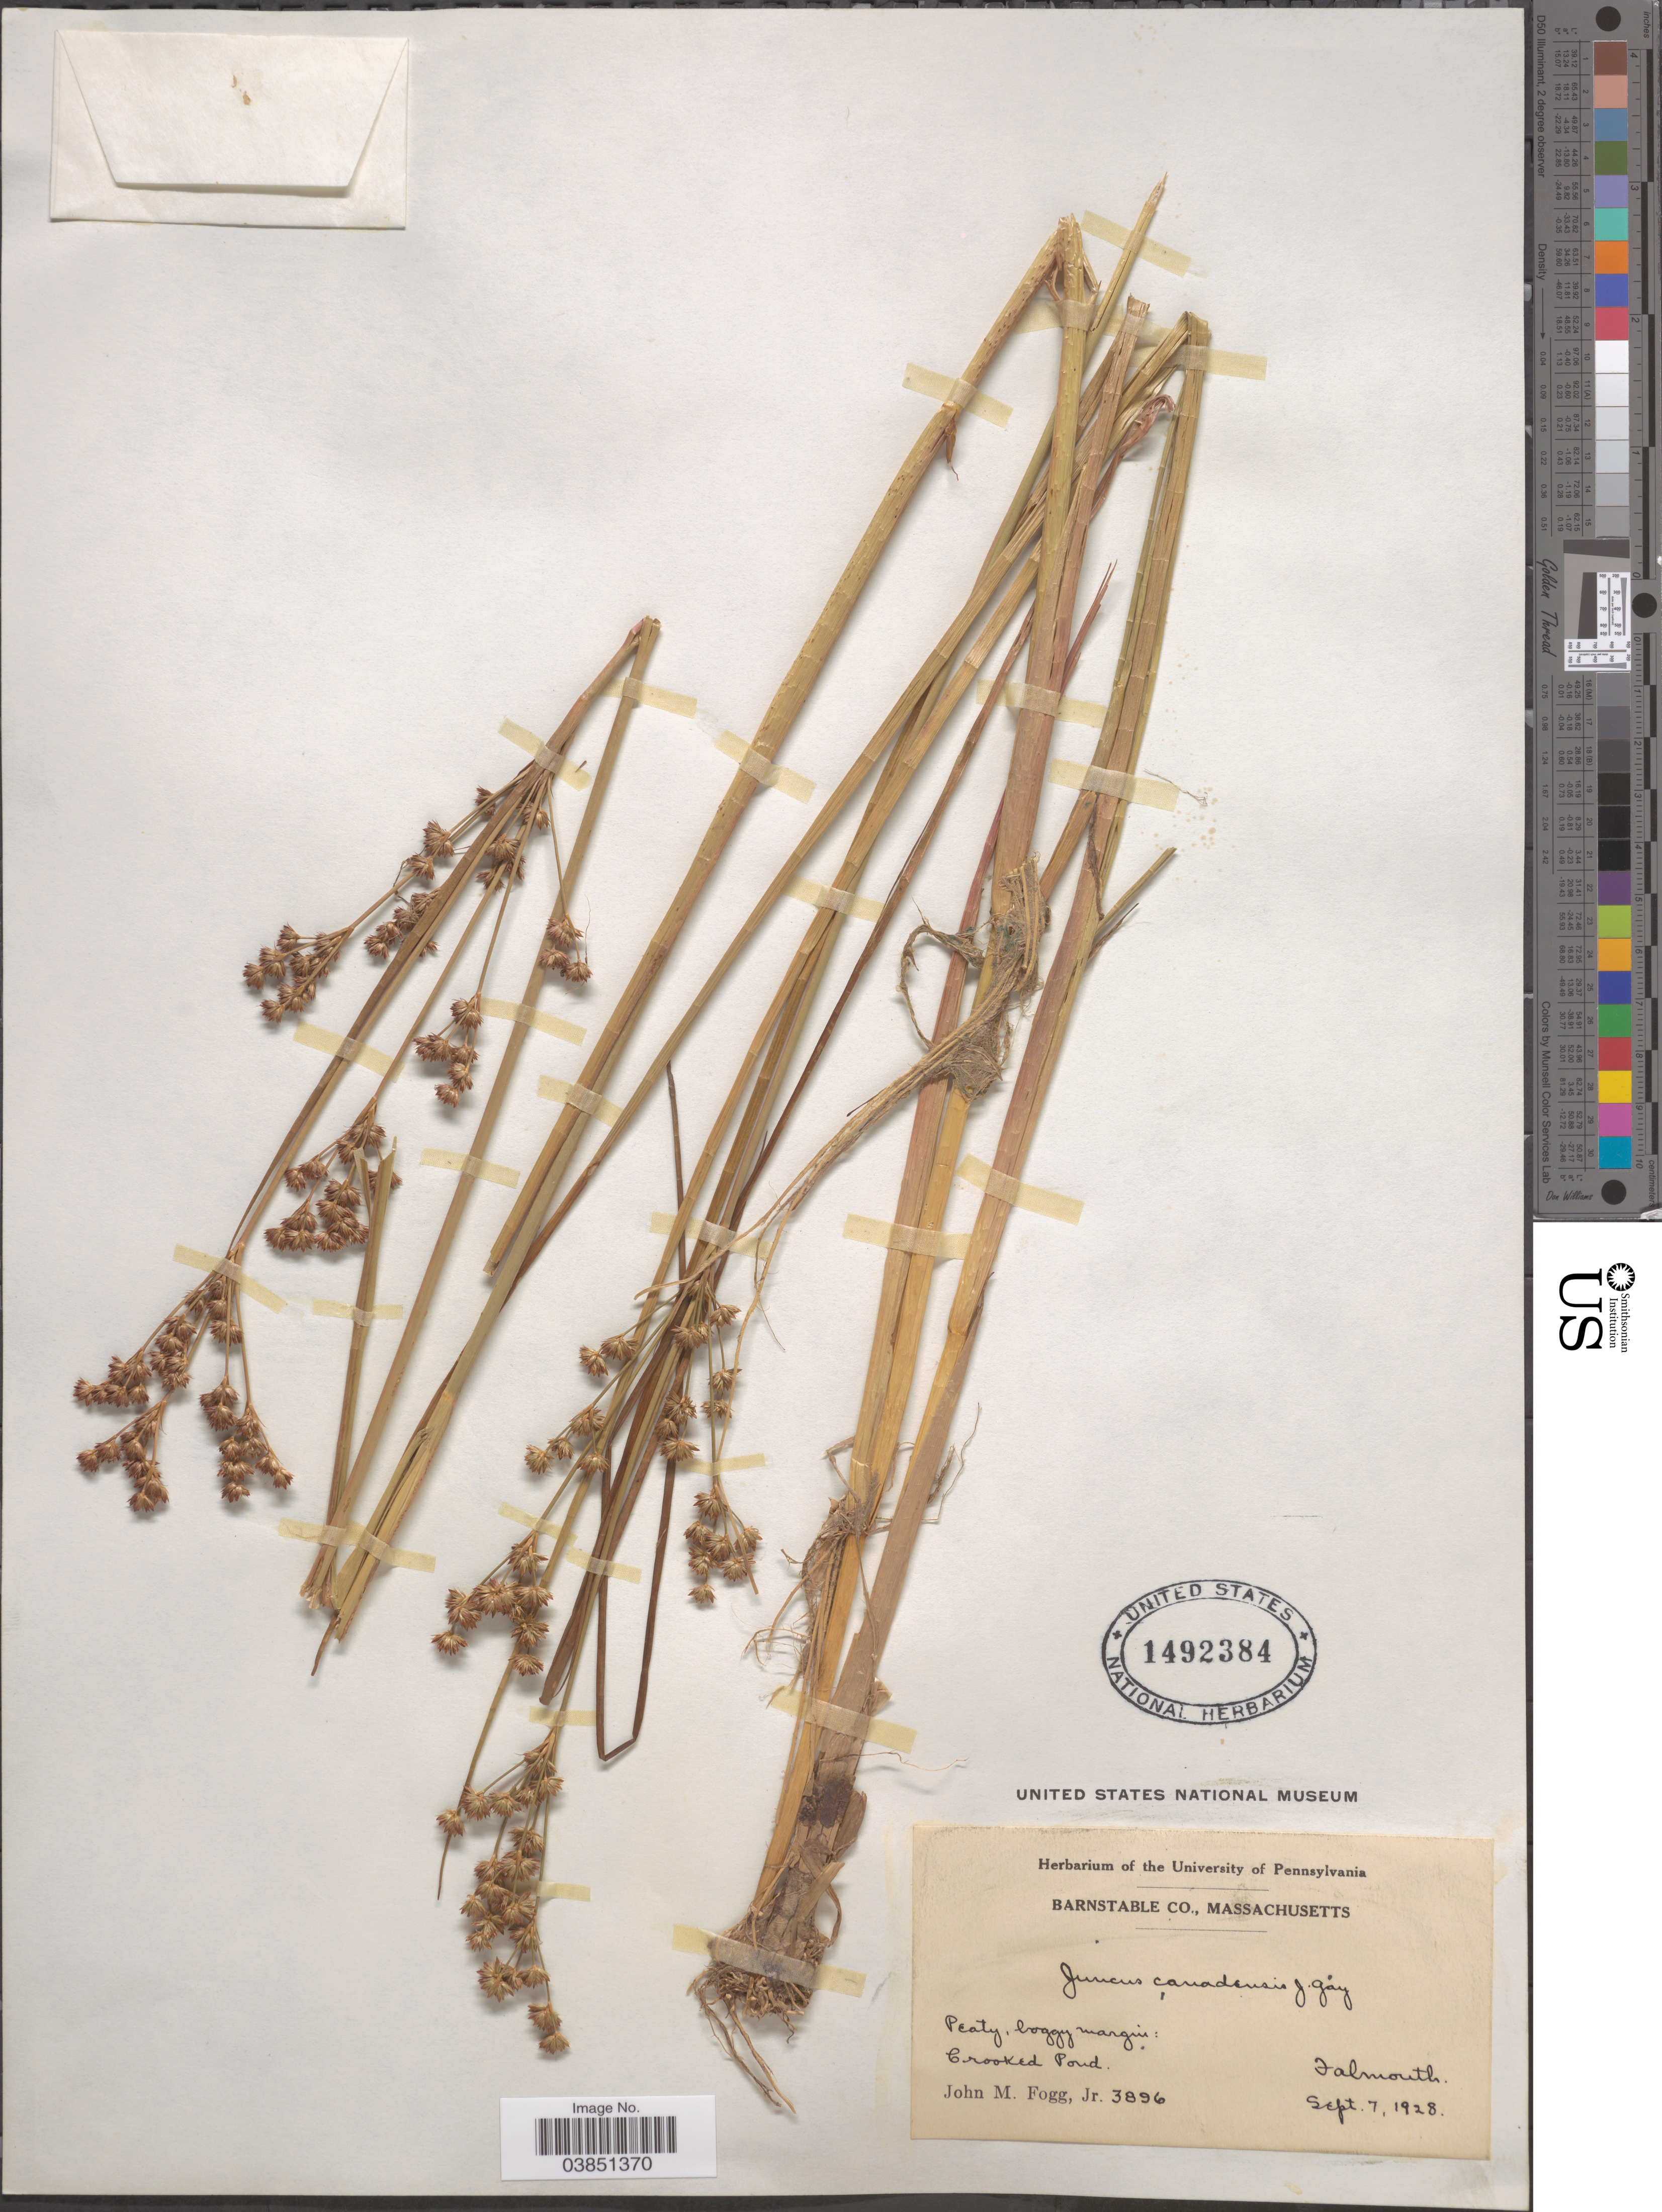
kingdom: Plantae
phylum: Tracheophyta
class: Liliopsida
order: Poales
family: Juncaceae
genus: Juncus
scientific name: Juncus canadensis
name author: J. Gay ex Laharpe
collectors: J. Fogg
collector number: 3896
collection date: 1928-09-07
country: United States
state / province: Massachusetts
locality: Barnstable Co. Crookes Pond. Falmouth.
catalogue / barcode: US 1492384